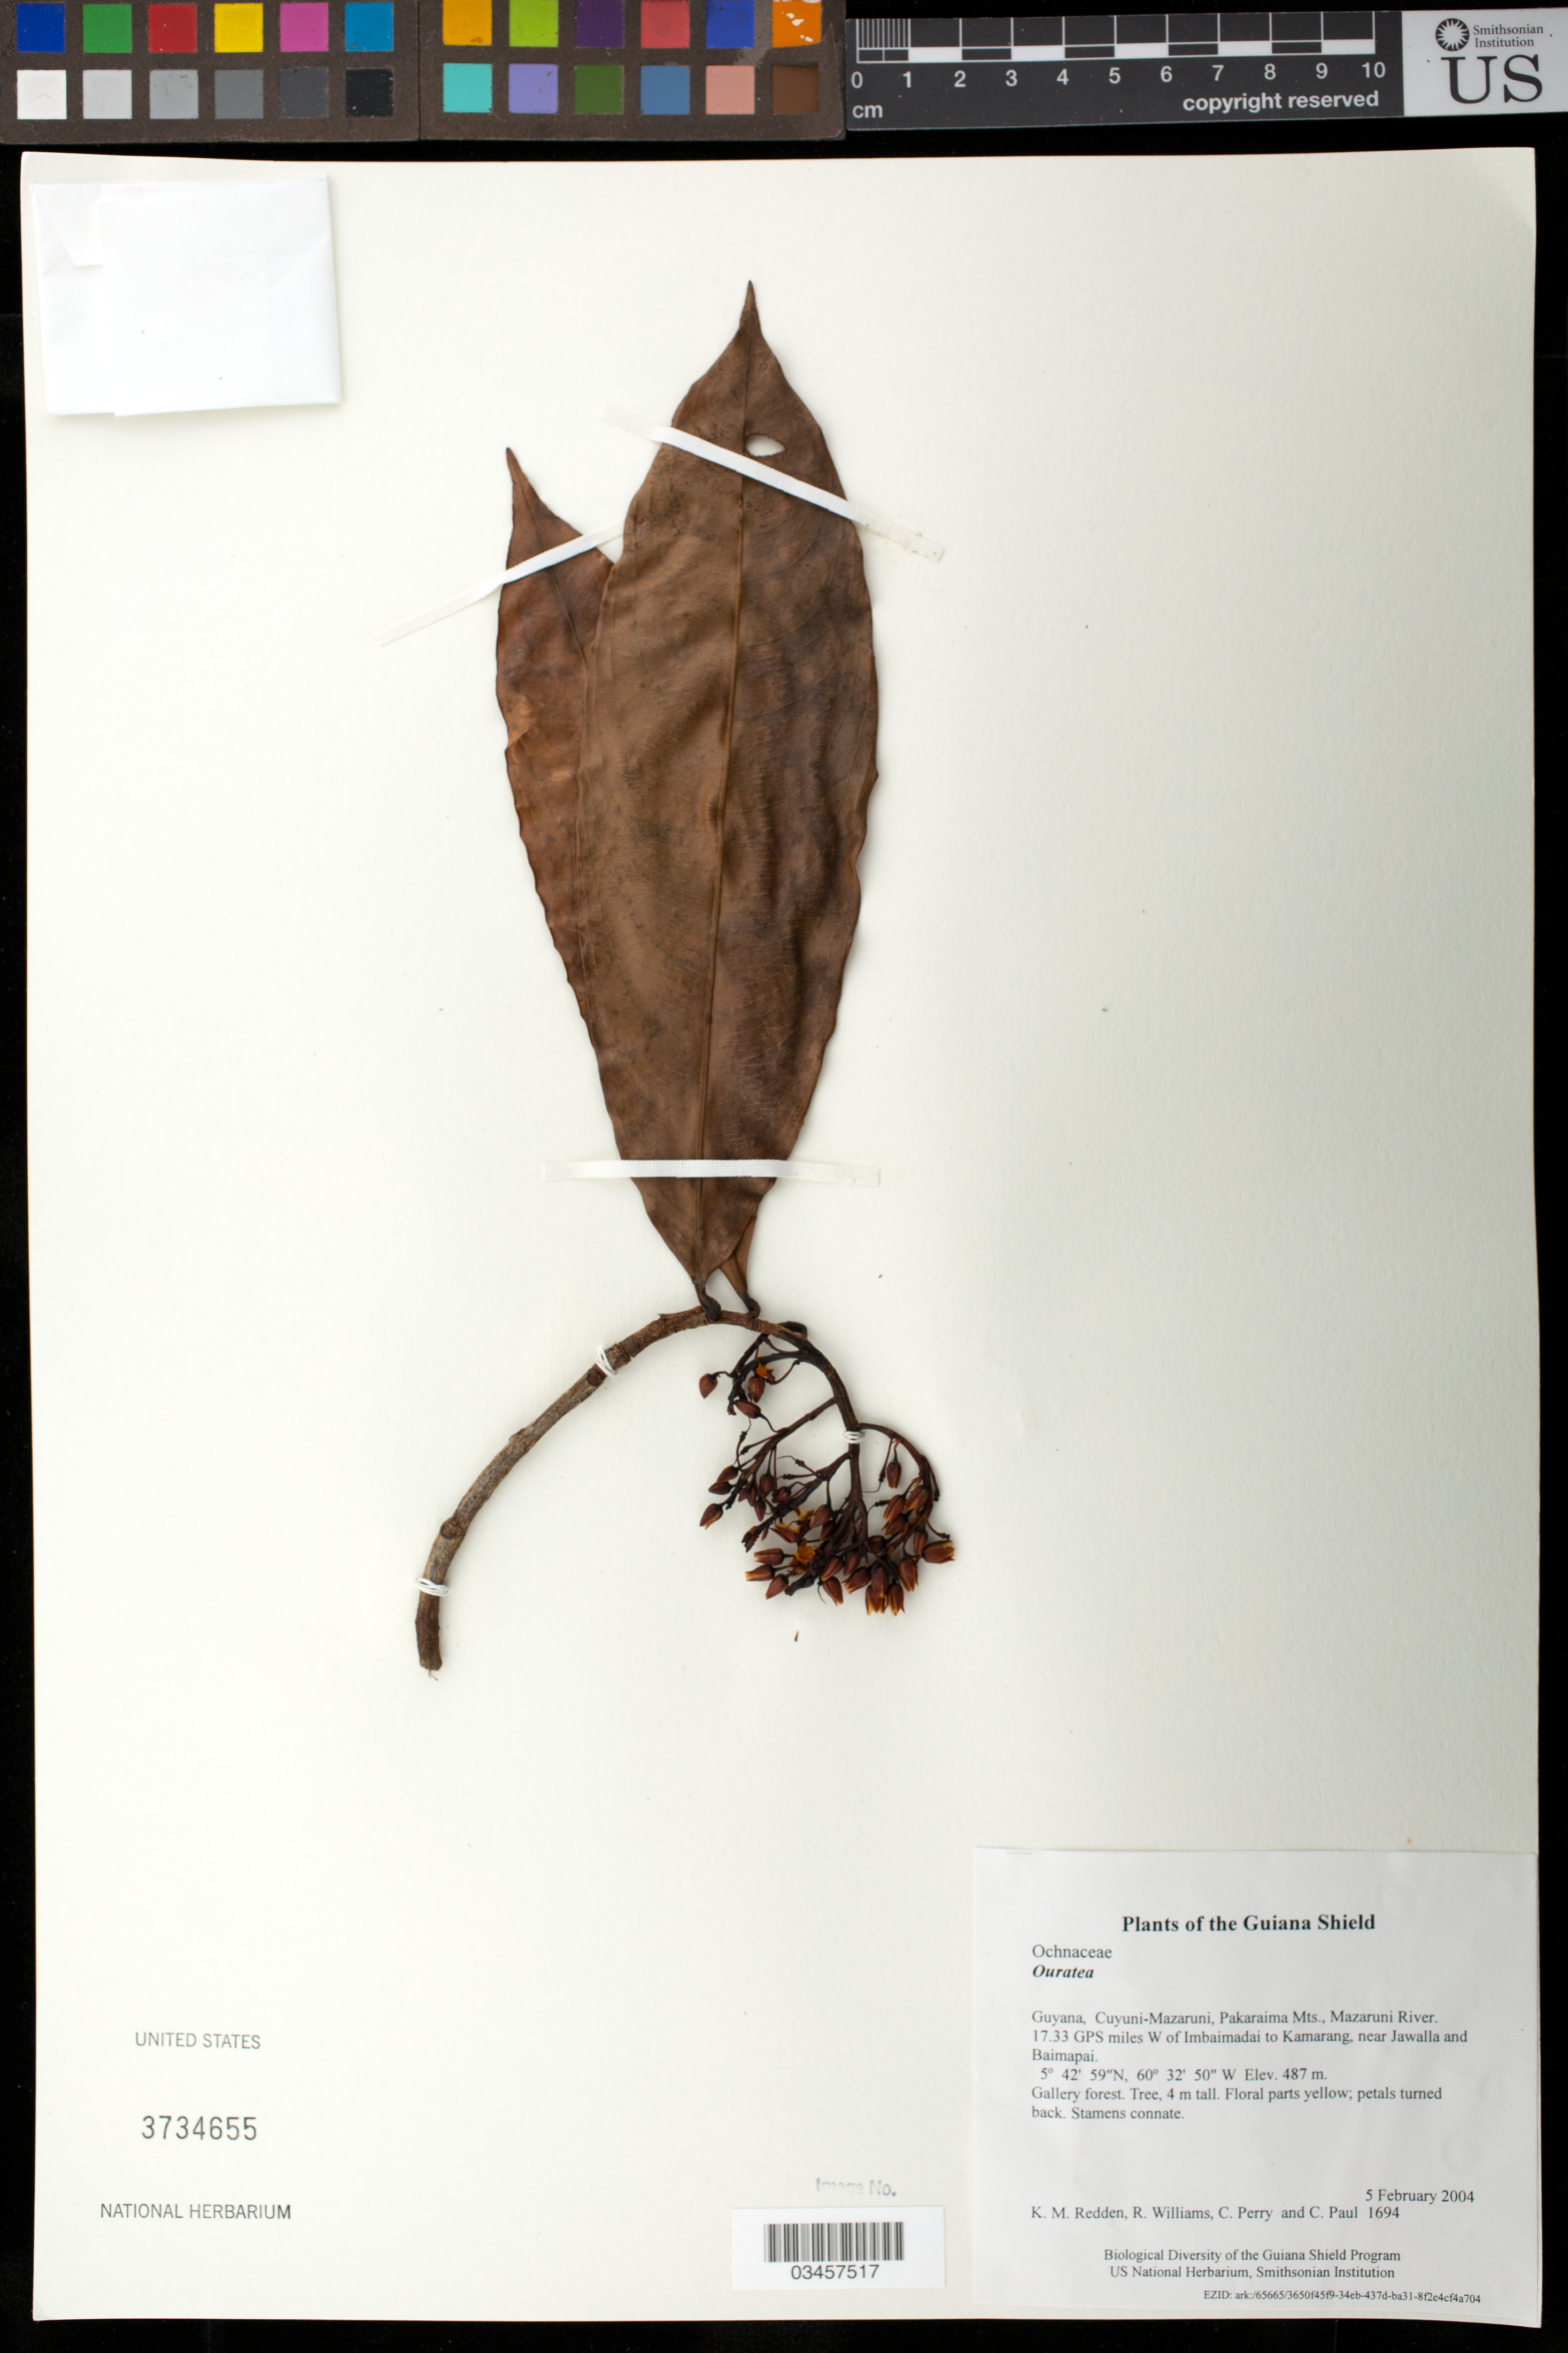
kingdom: Plantae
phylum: Tracheophyta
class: Magnoliopsida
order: Malpighiales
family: Ochnaceae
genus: Ouratea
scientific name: Ouratea sp.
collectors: K. M. Redden, R. Williams, C. Perry & C. Paul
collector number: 1694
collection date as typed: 5 February 2004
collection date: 2004-02-05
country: Guyana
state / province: Cuyuni-Mazaruni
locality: Pakaraima Mts., Mazaruni River. 17.33 GPS miles W of Imbaimadai to Kamarang, near Jawalla and Baimapai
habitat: Gallery forest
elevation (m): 487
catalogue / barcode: US 3734655